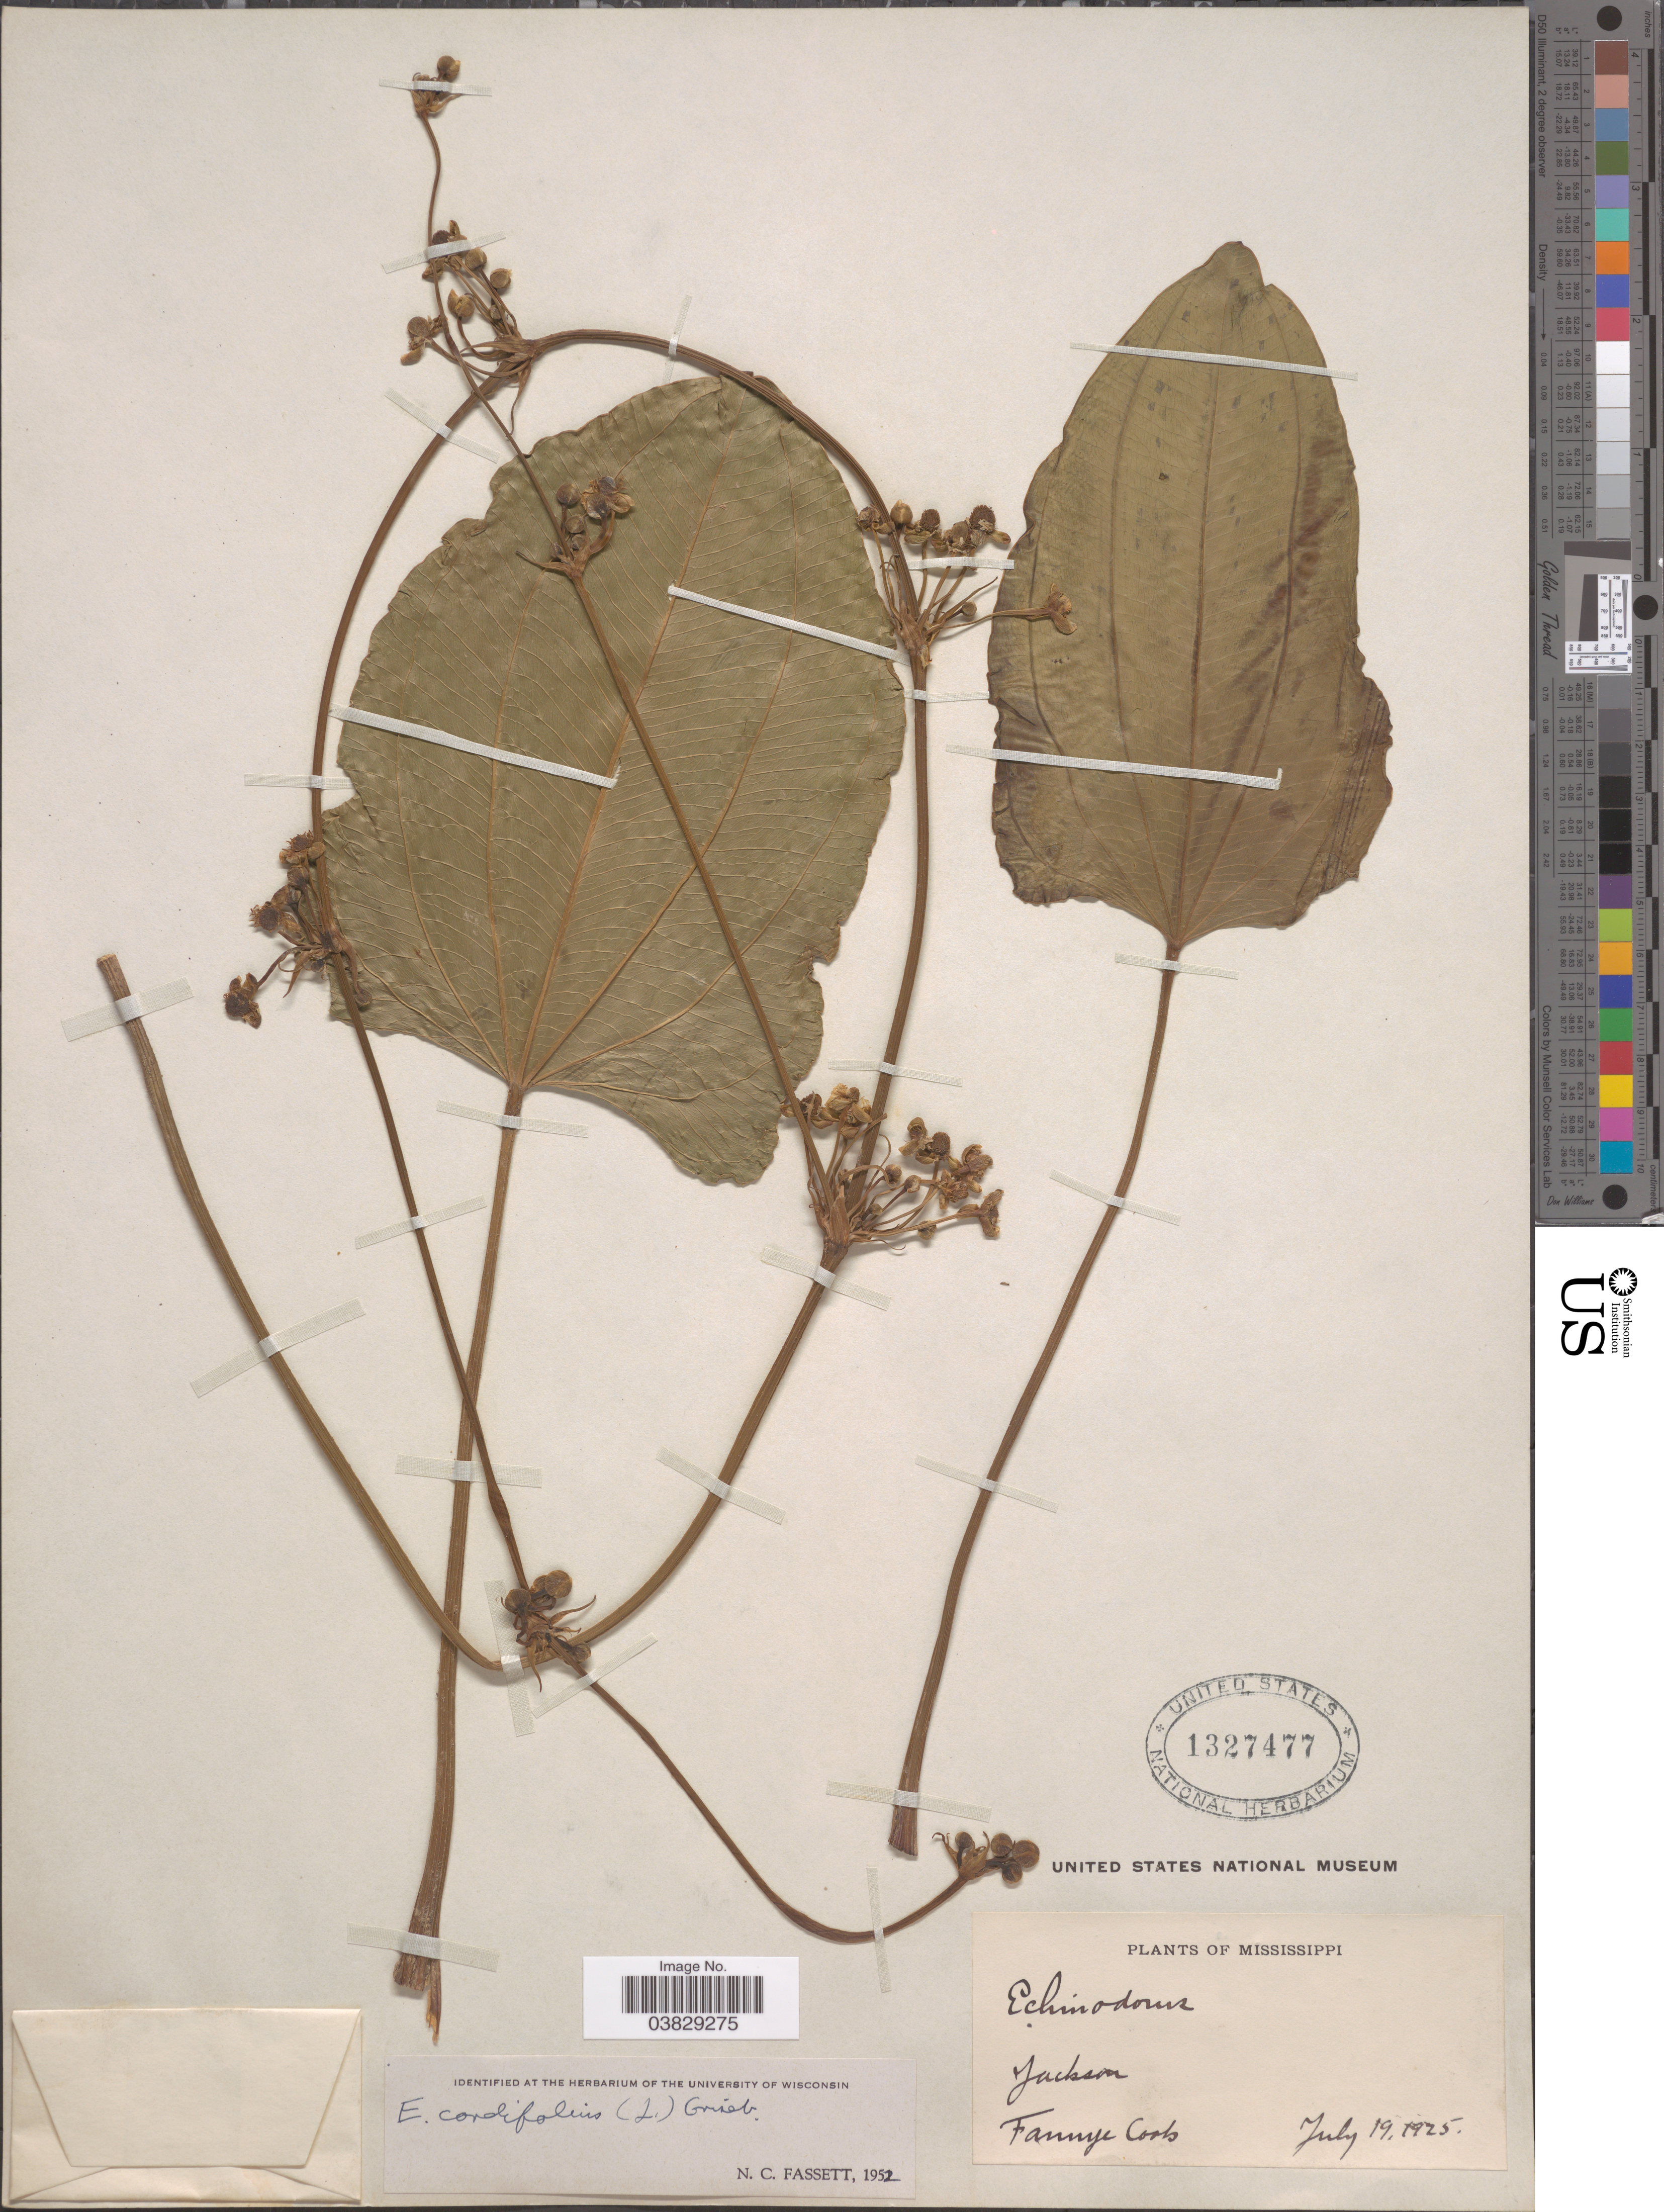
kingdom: Plantae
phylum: Tracheophyta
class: Liliopsida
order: Alismatales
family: Alismataceae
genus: Echinodorus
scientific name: Echinodorus cordifolius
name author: (L.) Griseb.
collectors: F. A. Cook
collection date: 1925-07-19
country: United States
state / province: Mississippi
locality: Jackson.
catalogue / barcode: US 1327477